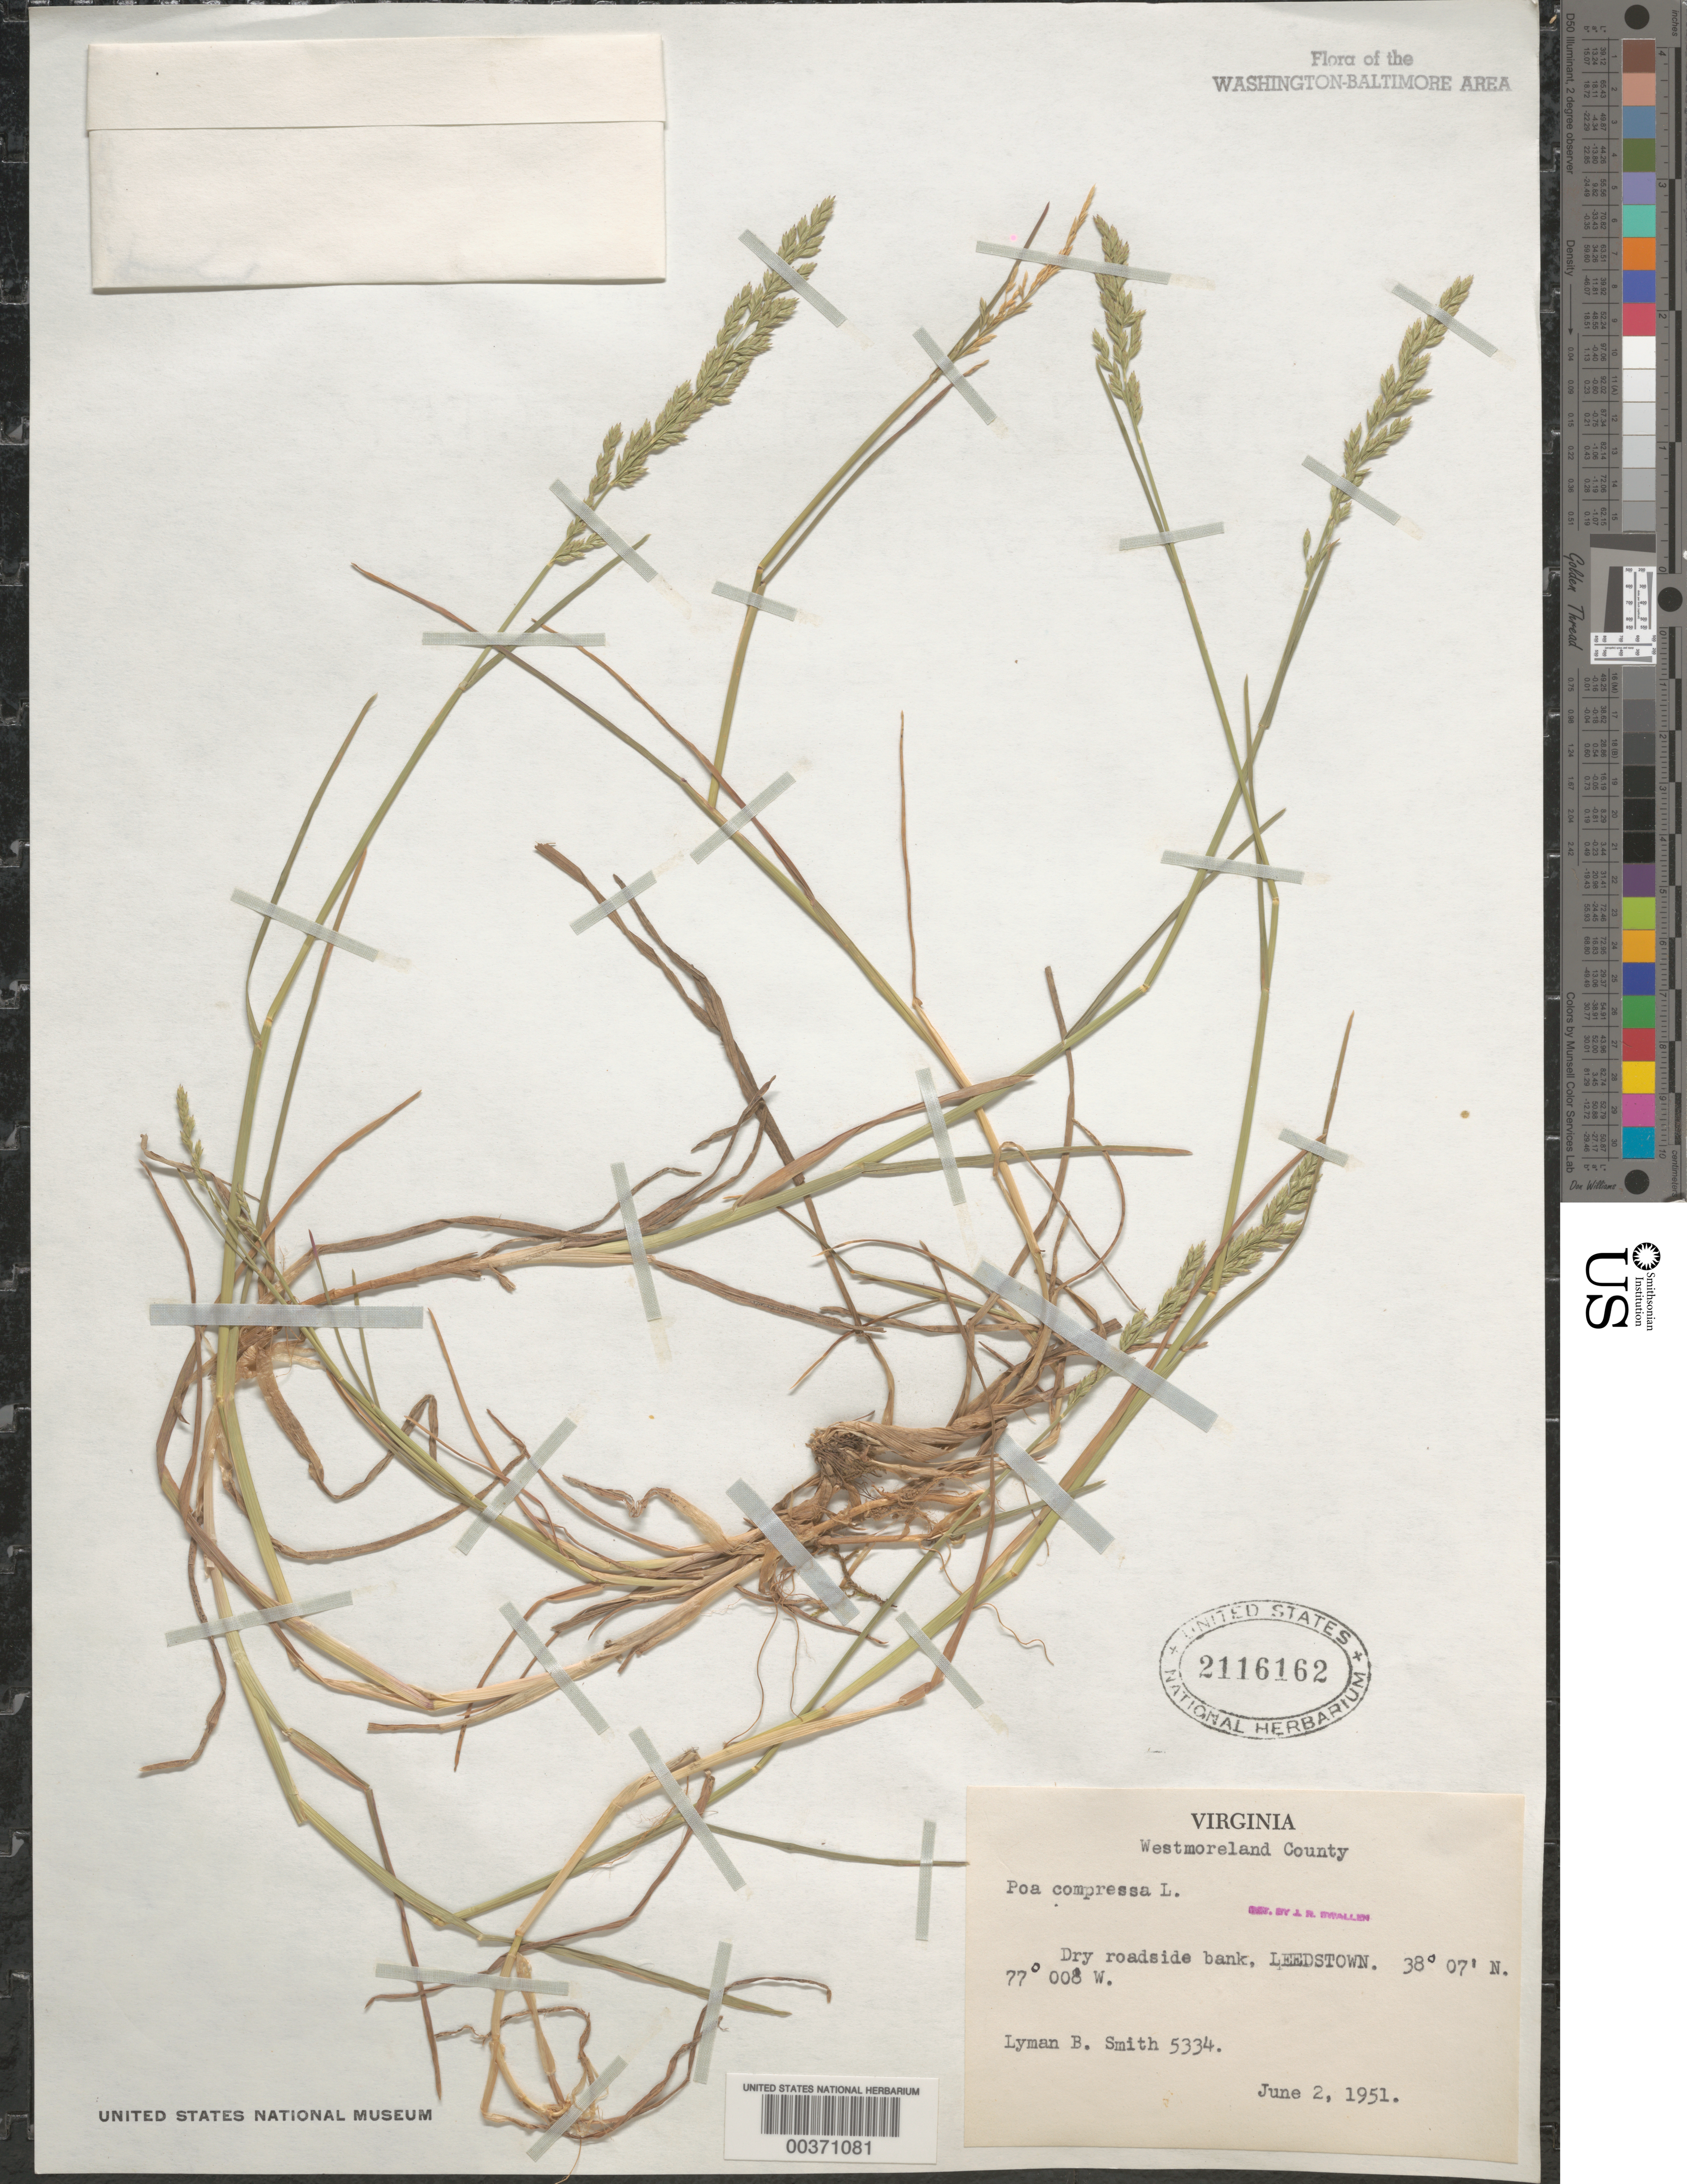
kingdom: Plantae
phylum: Tracheophyta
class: Liliopsida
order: Poales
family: Poaceae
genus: Poa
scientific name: Poa compressa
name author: L.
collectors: L. Smith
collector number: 5334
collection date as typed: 02 Jun 1951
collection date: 1951-06-02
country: United States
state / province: Virginia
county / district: Westmoreland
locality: Leedstown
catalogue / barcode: US 2116162